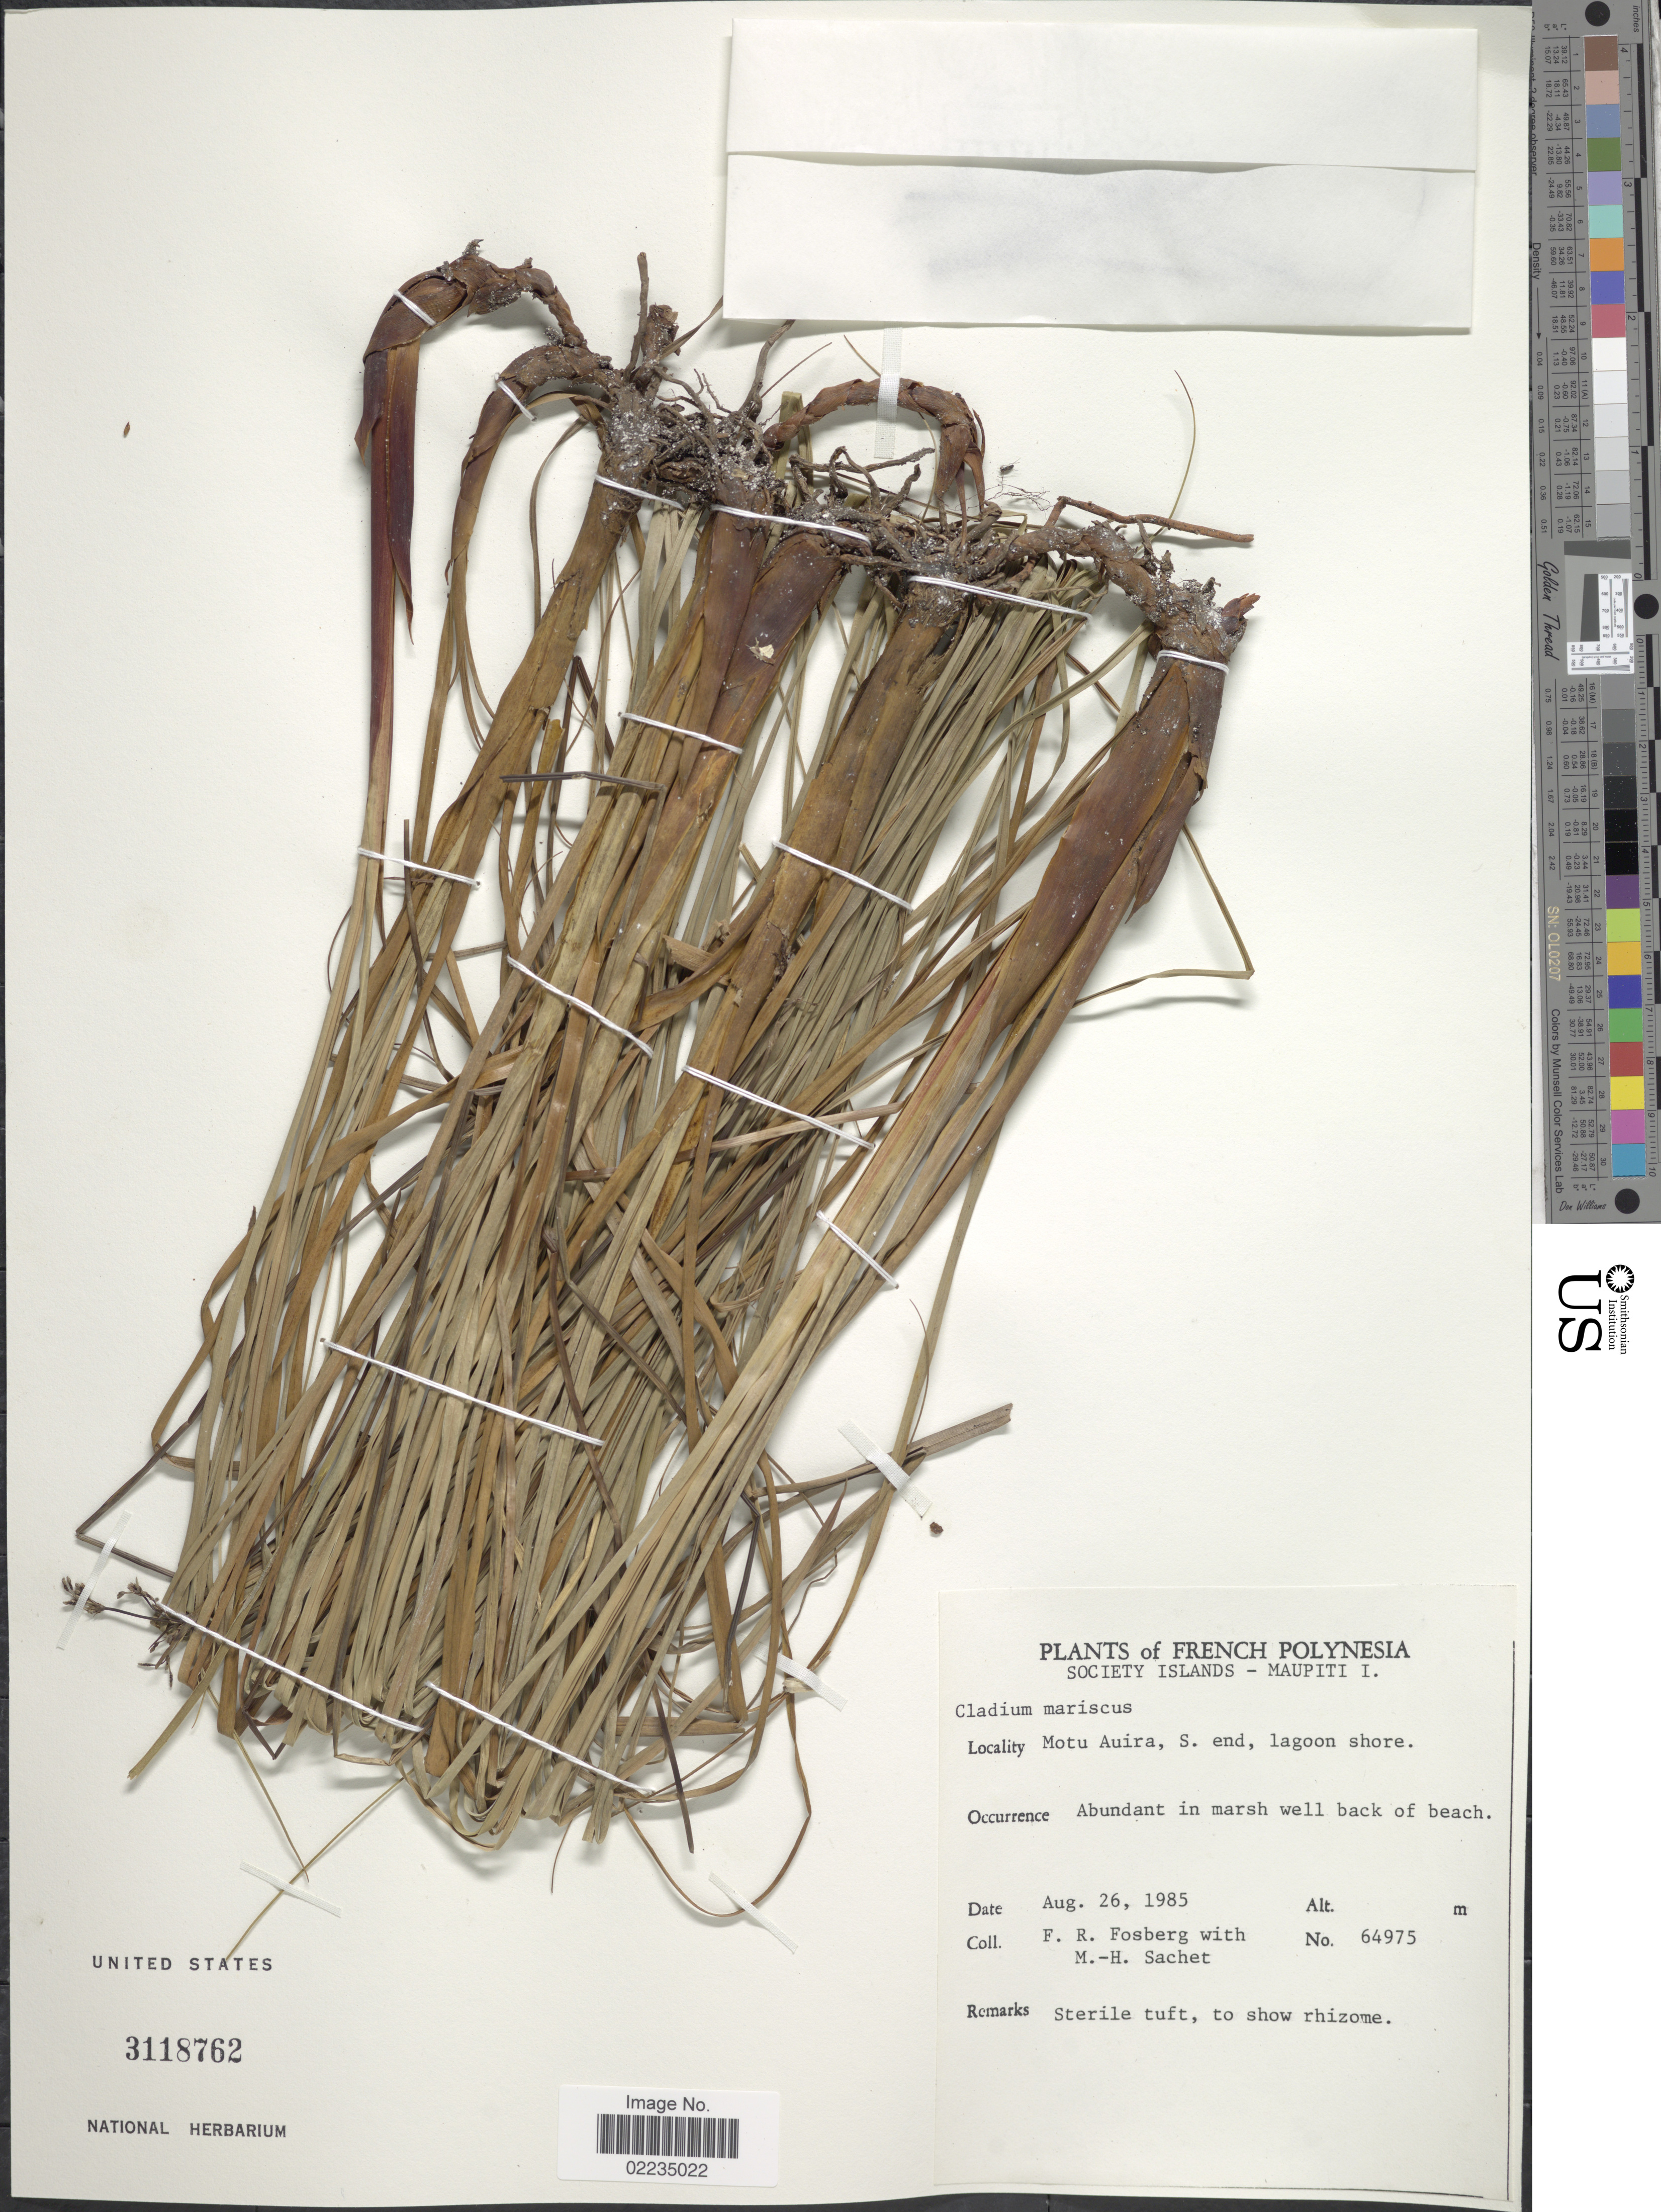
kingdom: Plantae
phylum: Tracheophyta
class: Liliopsida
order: Poales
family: Cyperaceae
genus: Cladium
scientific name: Cladium mariscus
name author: (L.) Pohl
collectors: F. R. Fosberg & M.-H. Sachet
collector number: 64975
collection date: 1985-08-26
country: French Polynesia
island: Maupiti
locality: Society Islands, Maupiti I., Motu Auira, S. end, lagoon shore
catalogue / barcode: US 3118762